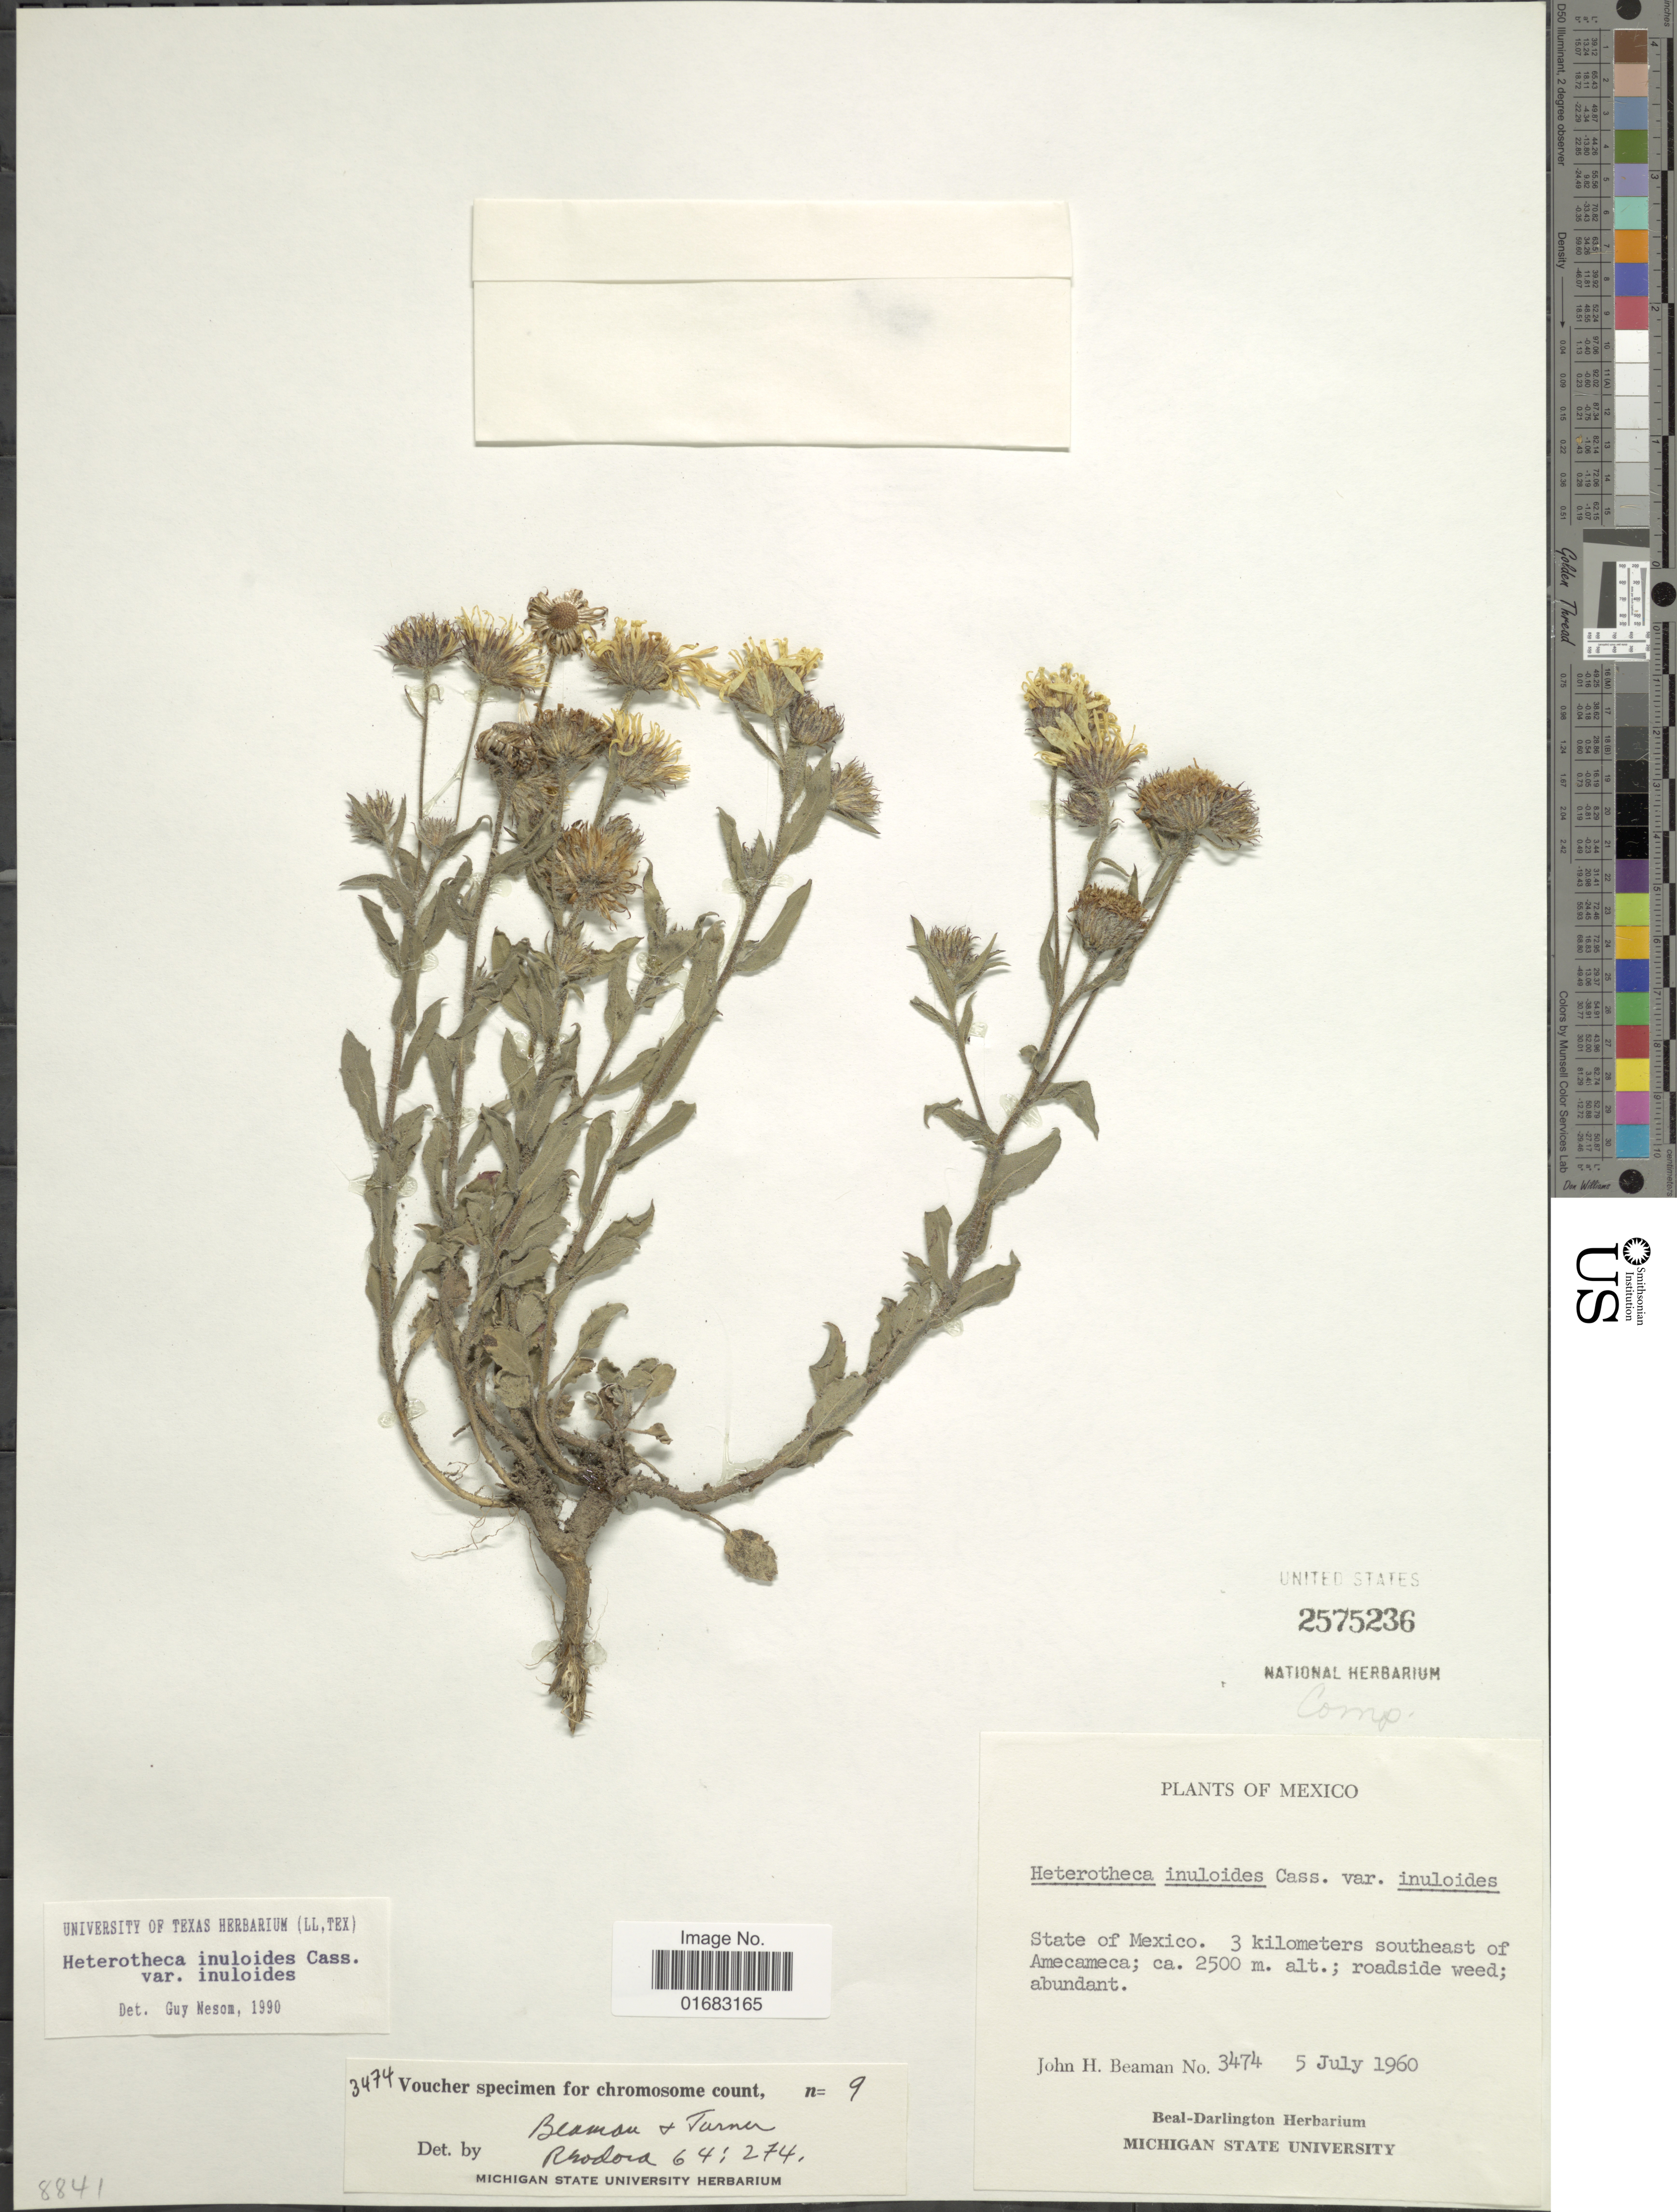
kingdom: Plantae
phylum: Tracheophyta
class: Magnoliopsida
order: Asterales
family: Asteraceae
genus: Heterotheca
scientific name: Heterotheca inuloides var. inuloides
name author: Cass.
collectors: J. H. Beaman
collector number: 3474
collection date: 1960-07-05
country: Mexico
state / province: México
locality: México. State of México. 3 kilometers southeast of Amecameca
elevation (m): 2500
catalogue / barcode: US 2575236